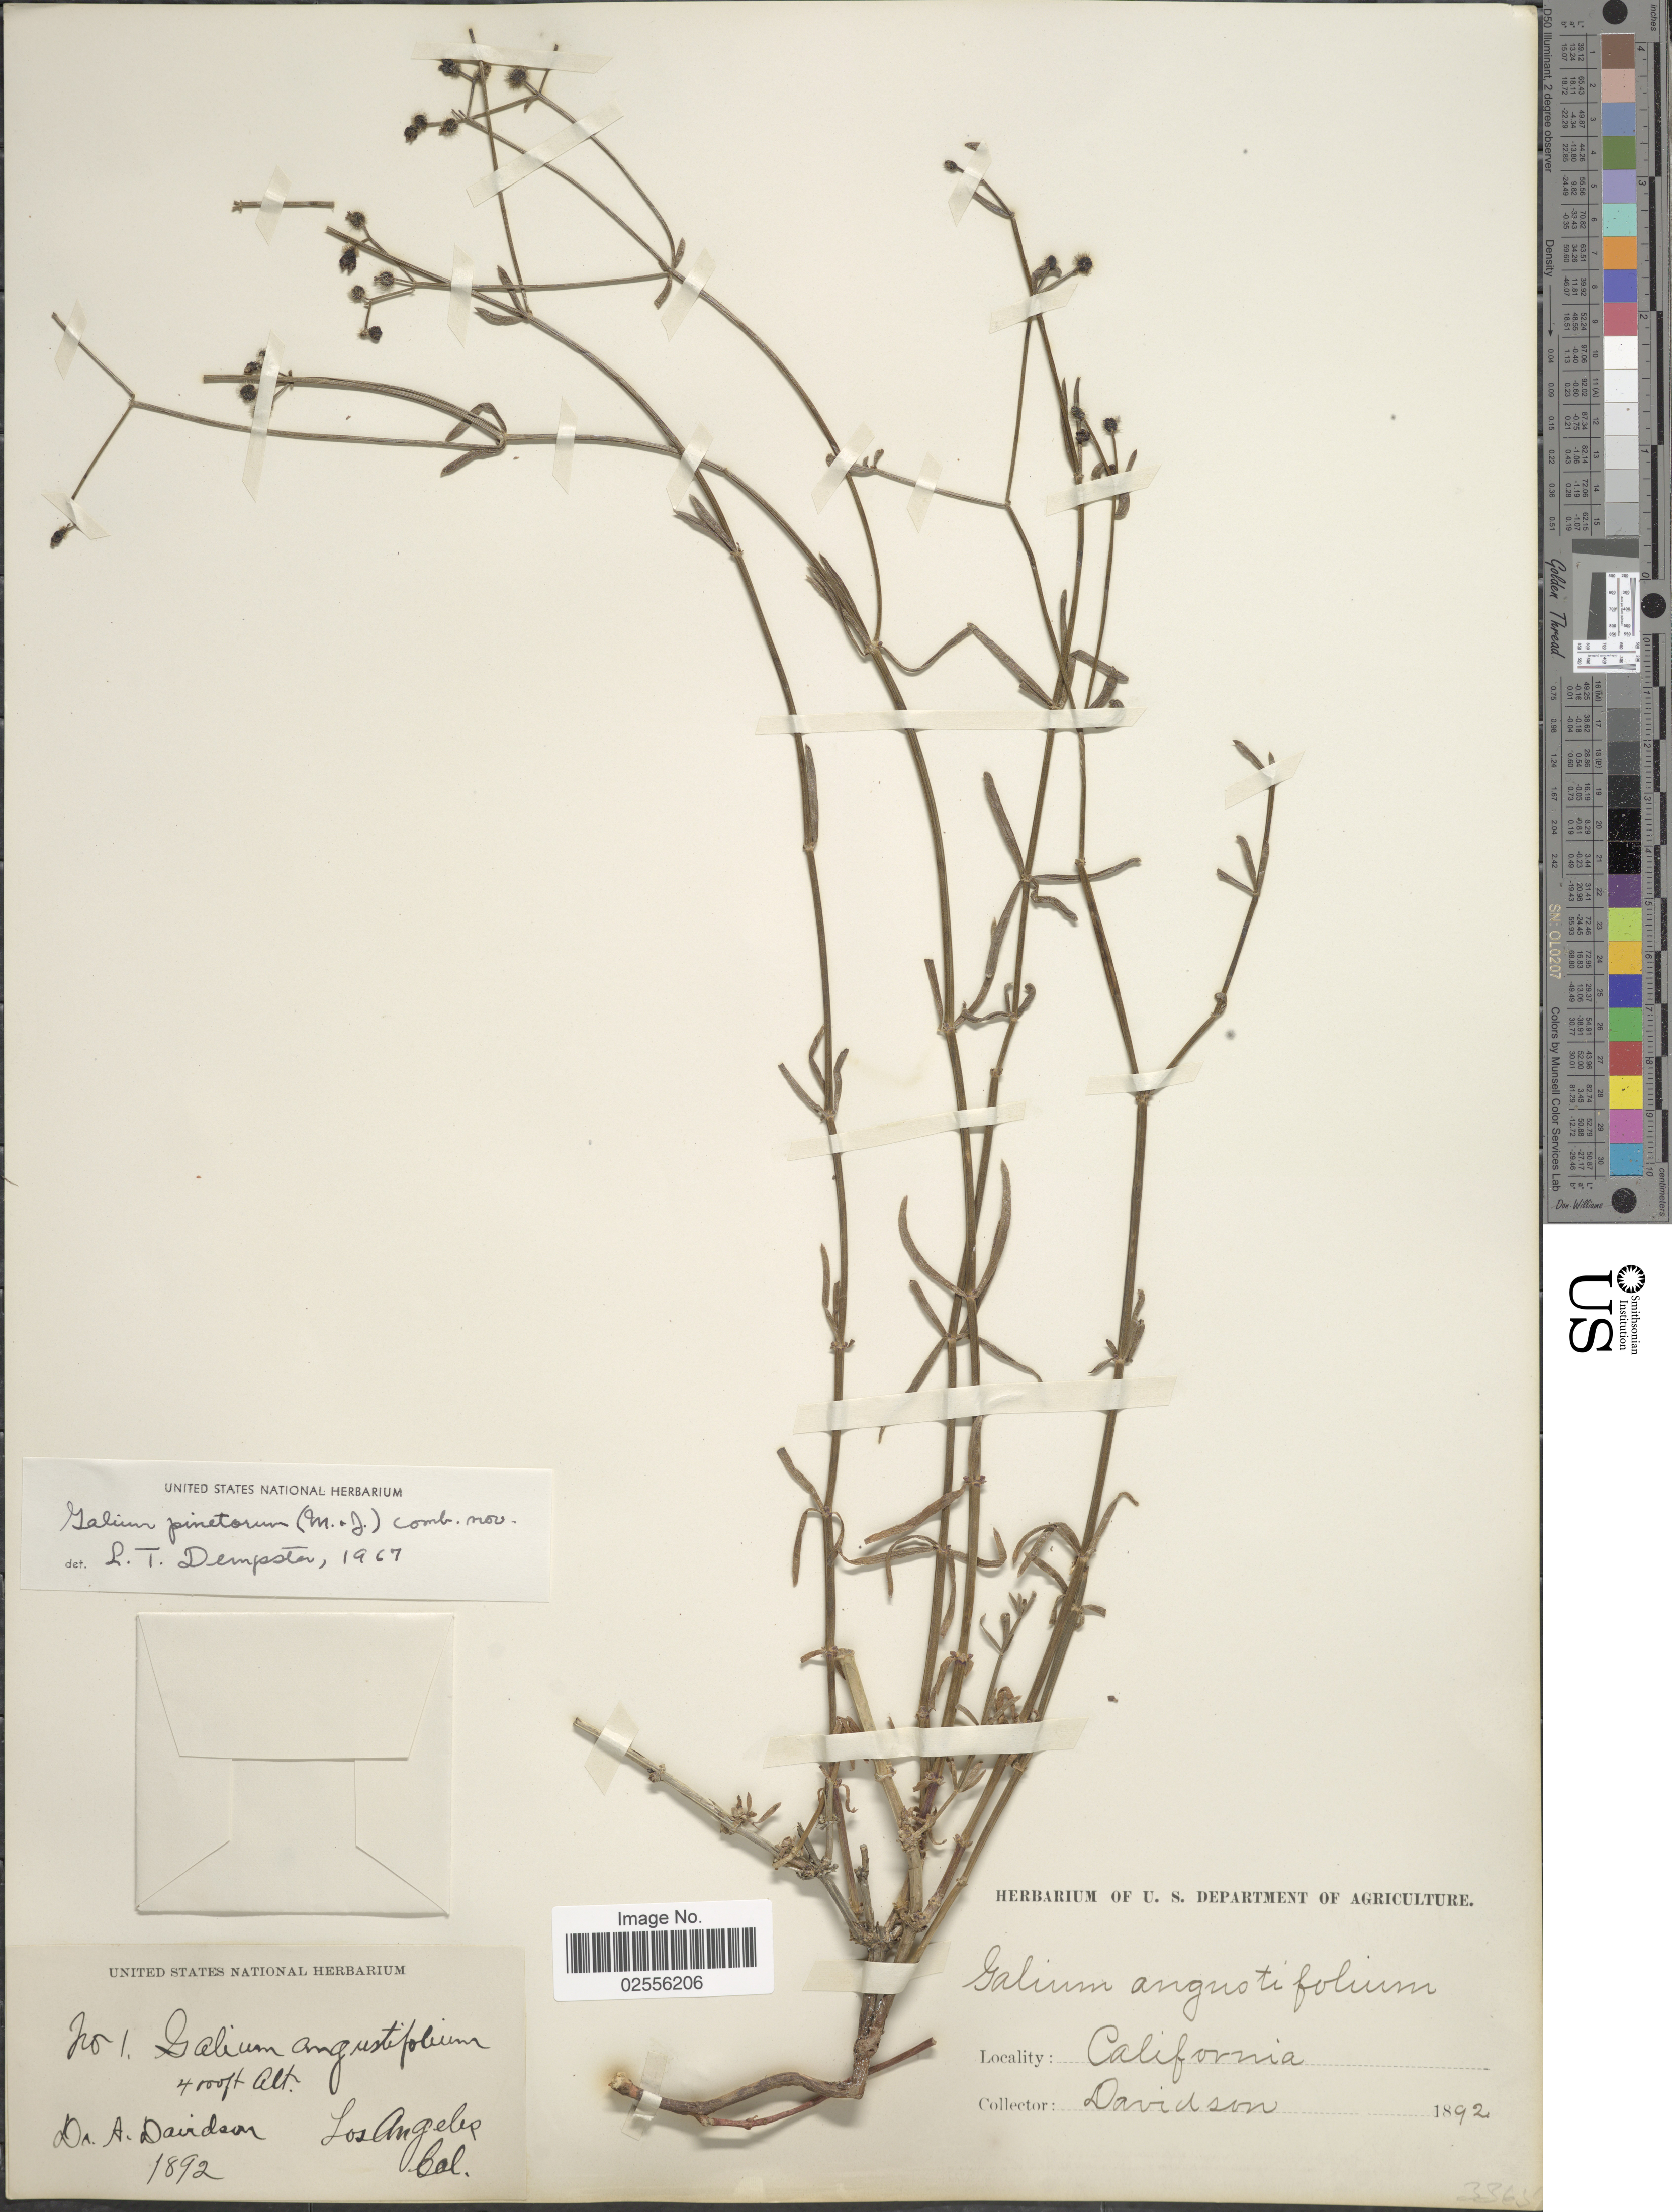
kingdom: Plantae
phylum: Tracheophyta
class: Magnoliopsida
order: Gentianales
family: Rubiaceae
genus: Galium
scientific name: Galium angustifolium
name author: Nutt.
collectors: A. Davidson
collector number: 1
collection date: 1892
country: United States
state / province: California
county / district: Los Angeles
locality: Los Angeles.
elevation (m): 1219